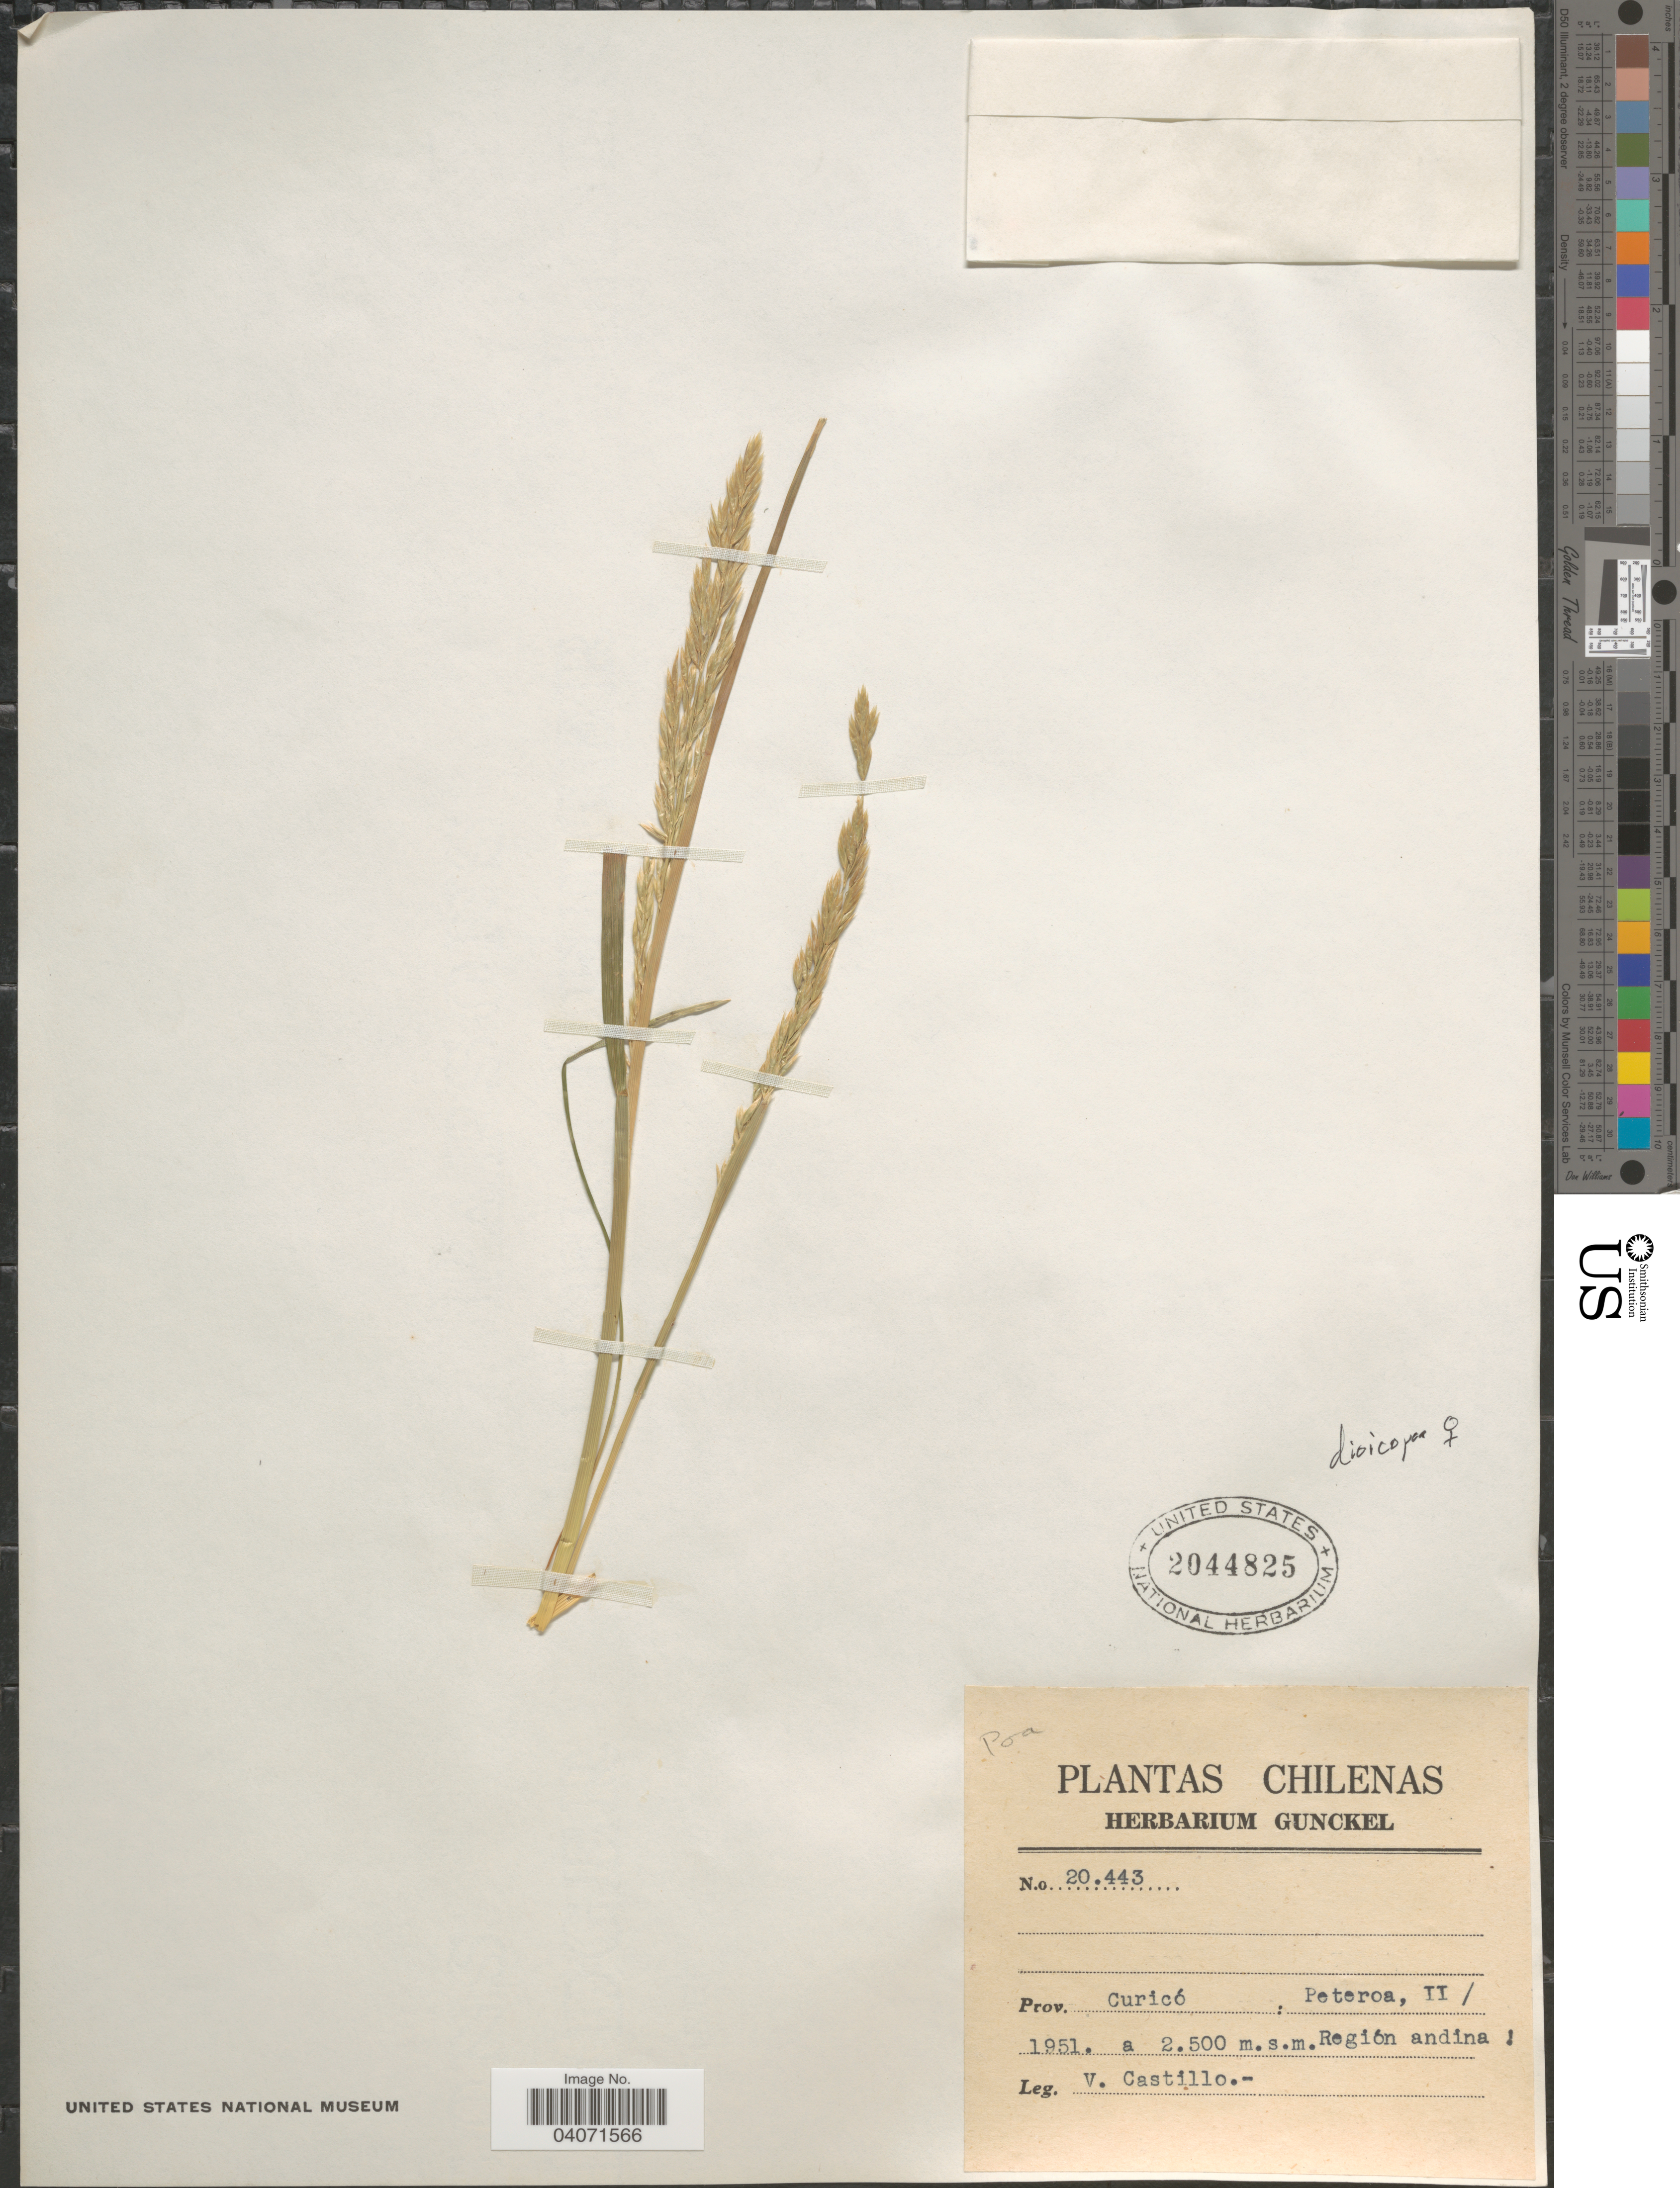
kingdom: Plantae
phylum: Tracheophyta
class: Liliopsida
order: Poales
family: Poaceae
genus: Poa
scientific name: Poa sp.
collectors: V. Castillo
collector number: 20443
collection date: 1951-02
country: Chile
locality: Prov. Curicó: Peteroa. Región andina.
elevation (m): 2500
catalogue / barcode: US 2044825